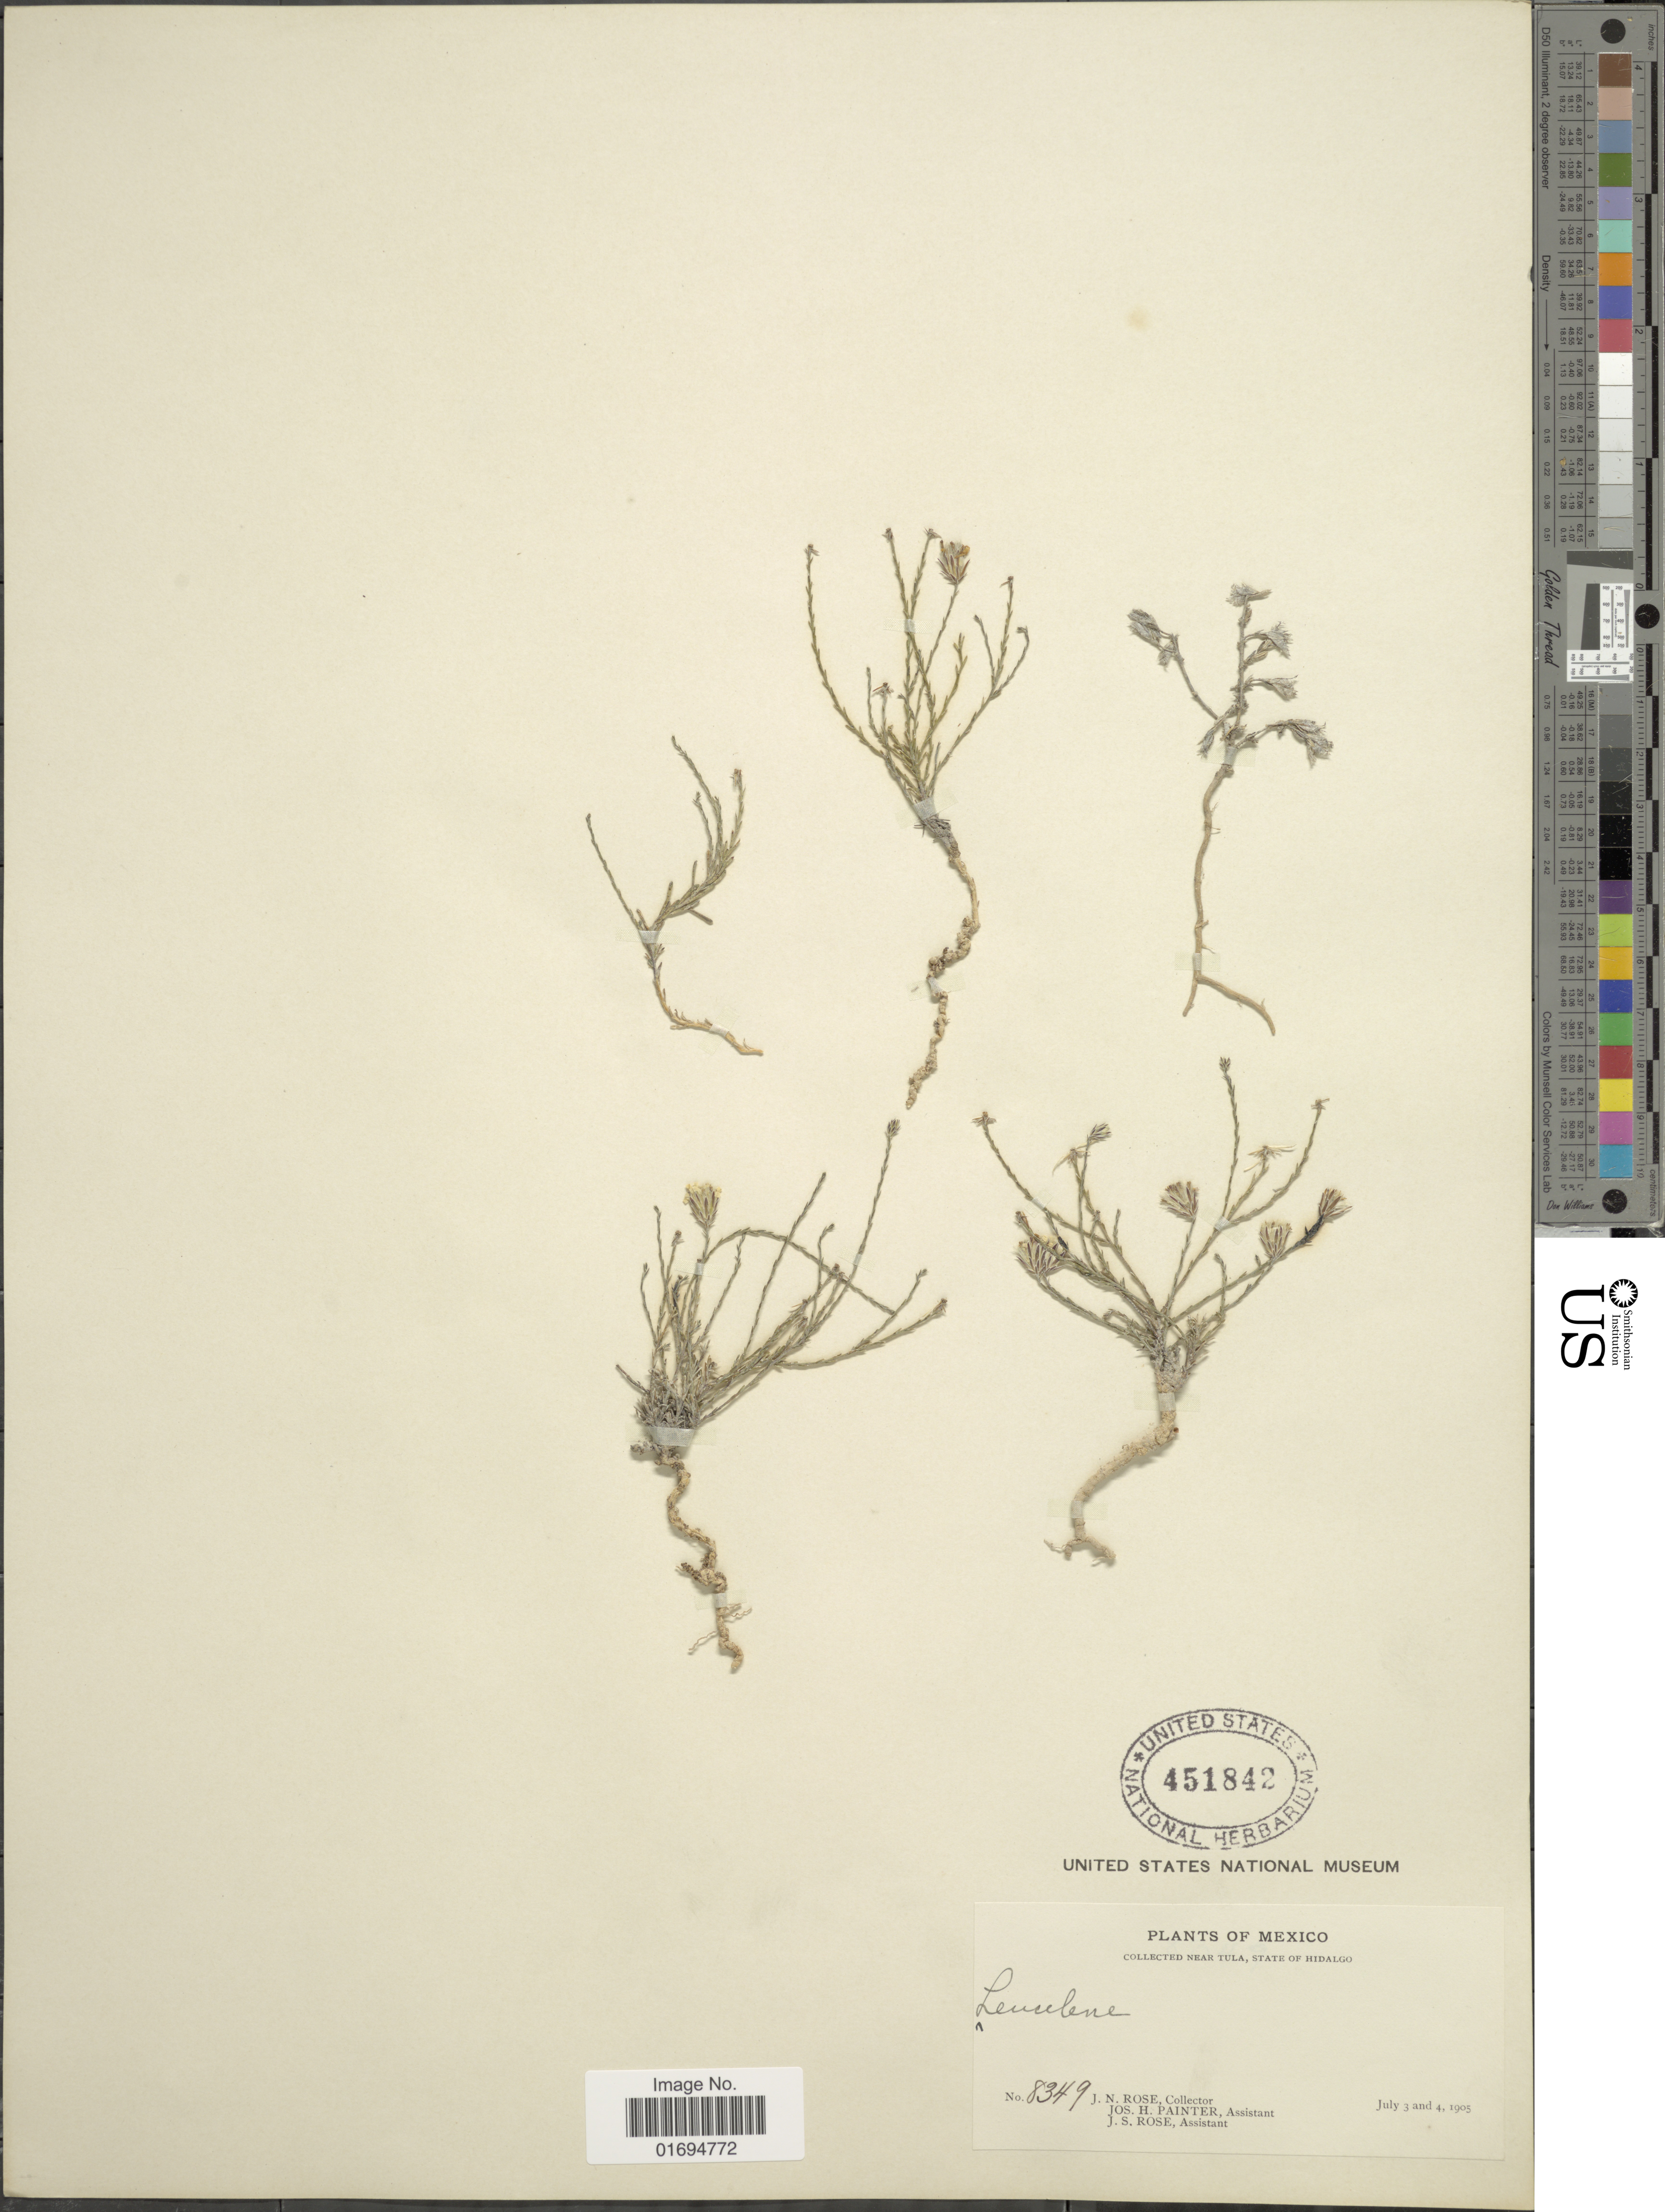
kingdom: Plantae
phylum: Tracheophyta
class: Magnoliopsida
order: Asterales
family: Asteraceae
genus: Chaetopappa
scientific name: Chaetopappa ericoides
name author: (Torr.) G.L. Nesom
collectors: J. N. Rose, J. H. Painter & J. S. Rose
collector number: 8349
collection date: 1905-07-03/1905-07-04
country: Mexico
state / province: Hidalgo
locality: Near Tula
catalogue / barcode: US 451842